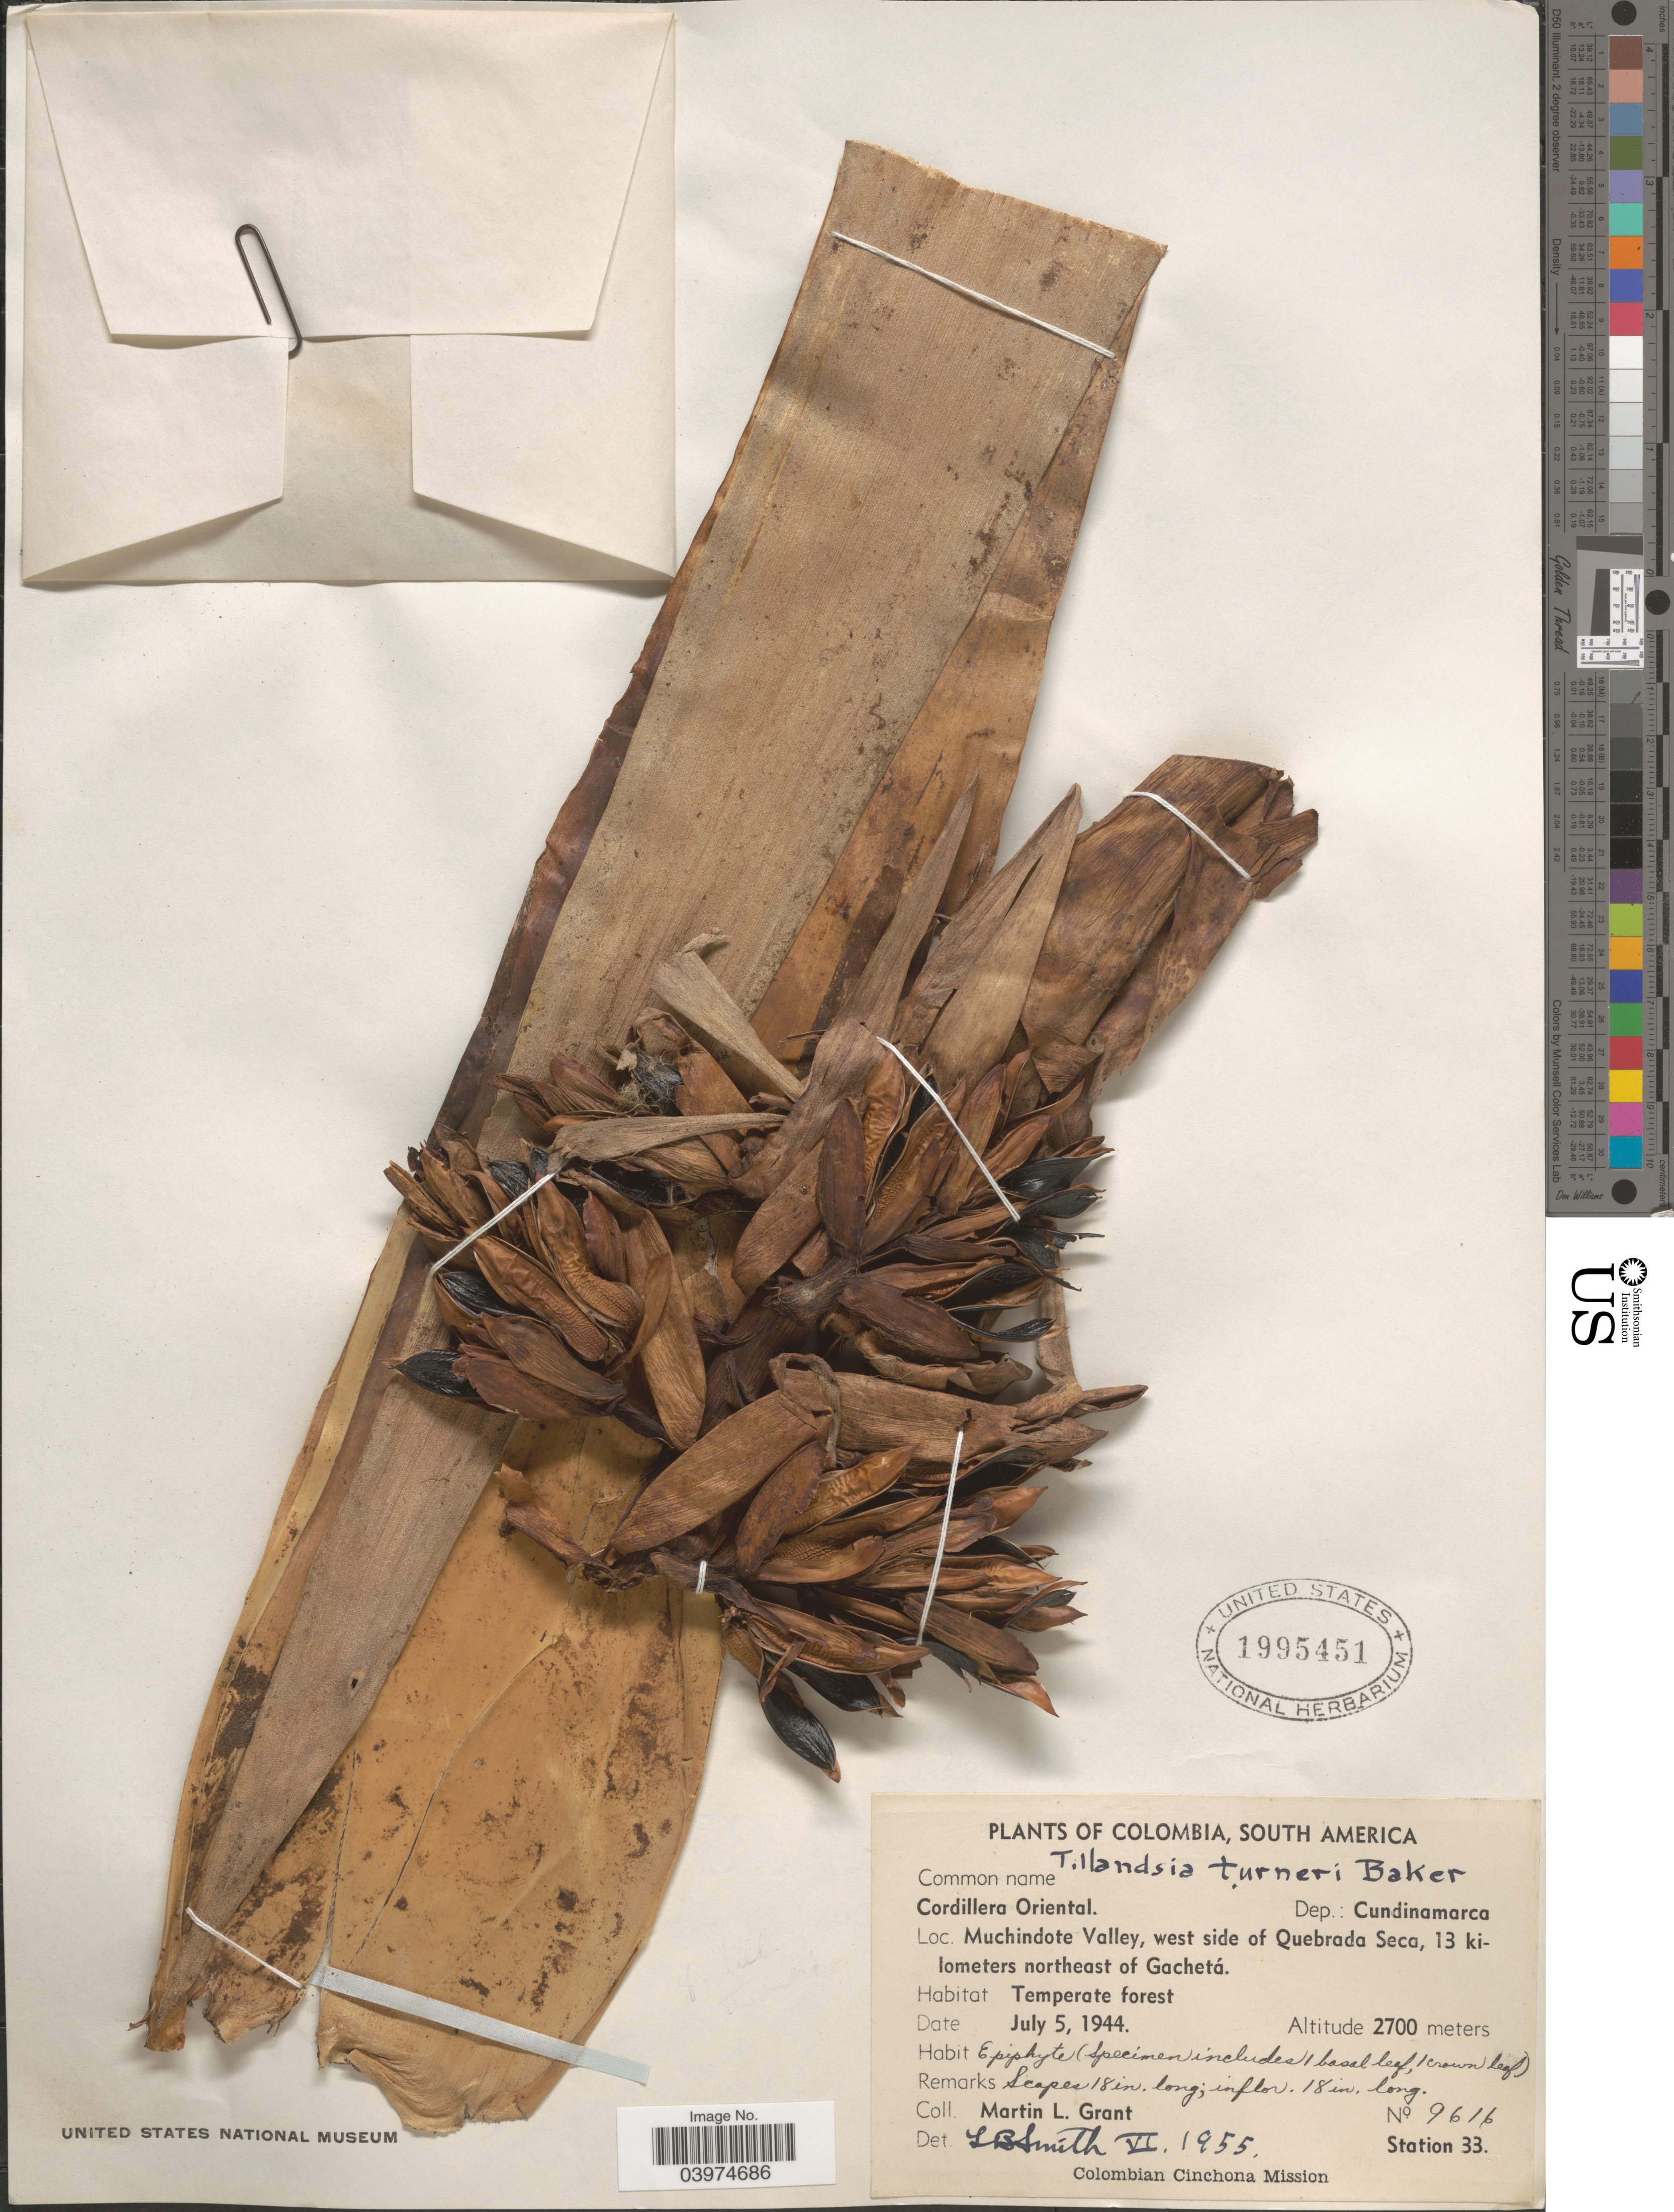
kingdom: Plantae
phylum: Tracheophyta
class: Liliopsida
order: Poales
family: Bromeliaceae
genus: Tillandsia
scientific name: Tillandsia turneri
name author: Baker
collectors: M. L. Grant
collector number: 9616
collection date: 1944-07-05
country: Colombia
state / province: Cundinamarca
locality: Cordillera Oriental. Dep.: Cundinamarca. Muchindote Valley, west side of Quebrada Seca, 13 kilometers northeast of Gachetá. Station 33.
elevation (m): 2700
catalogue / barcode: US 1995451